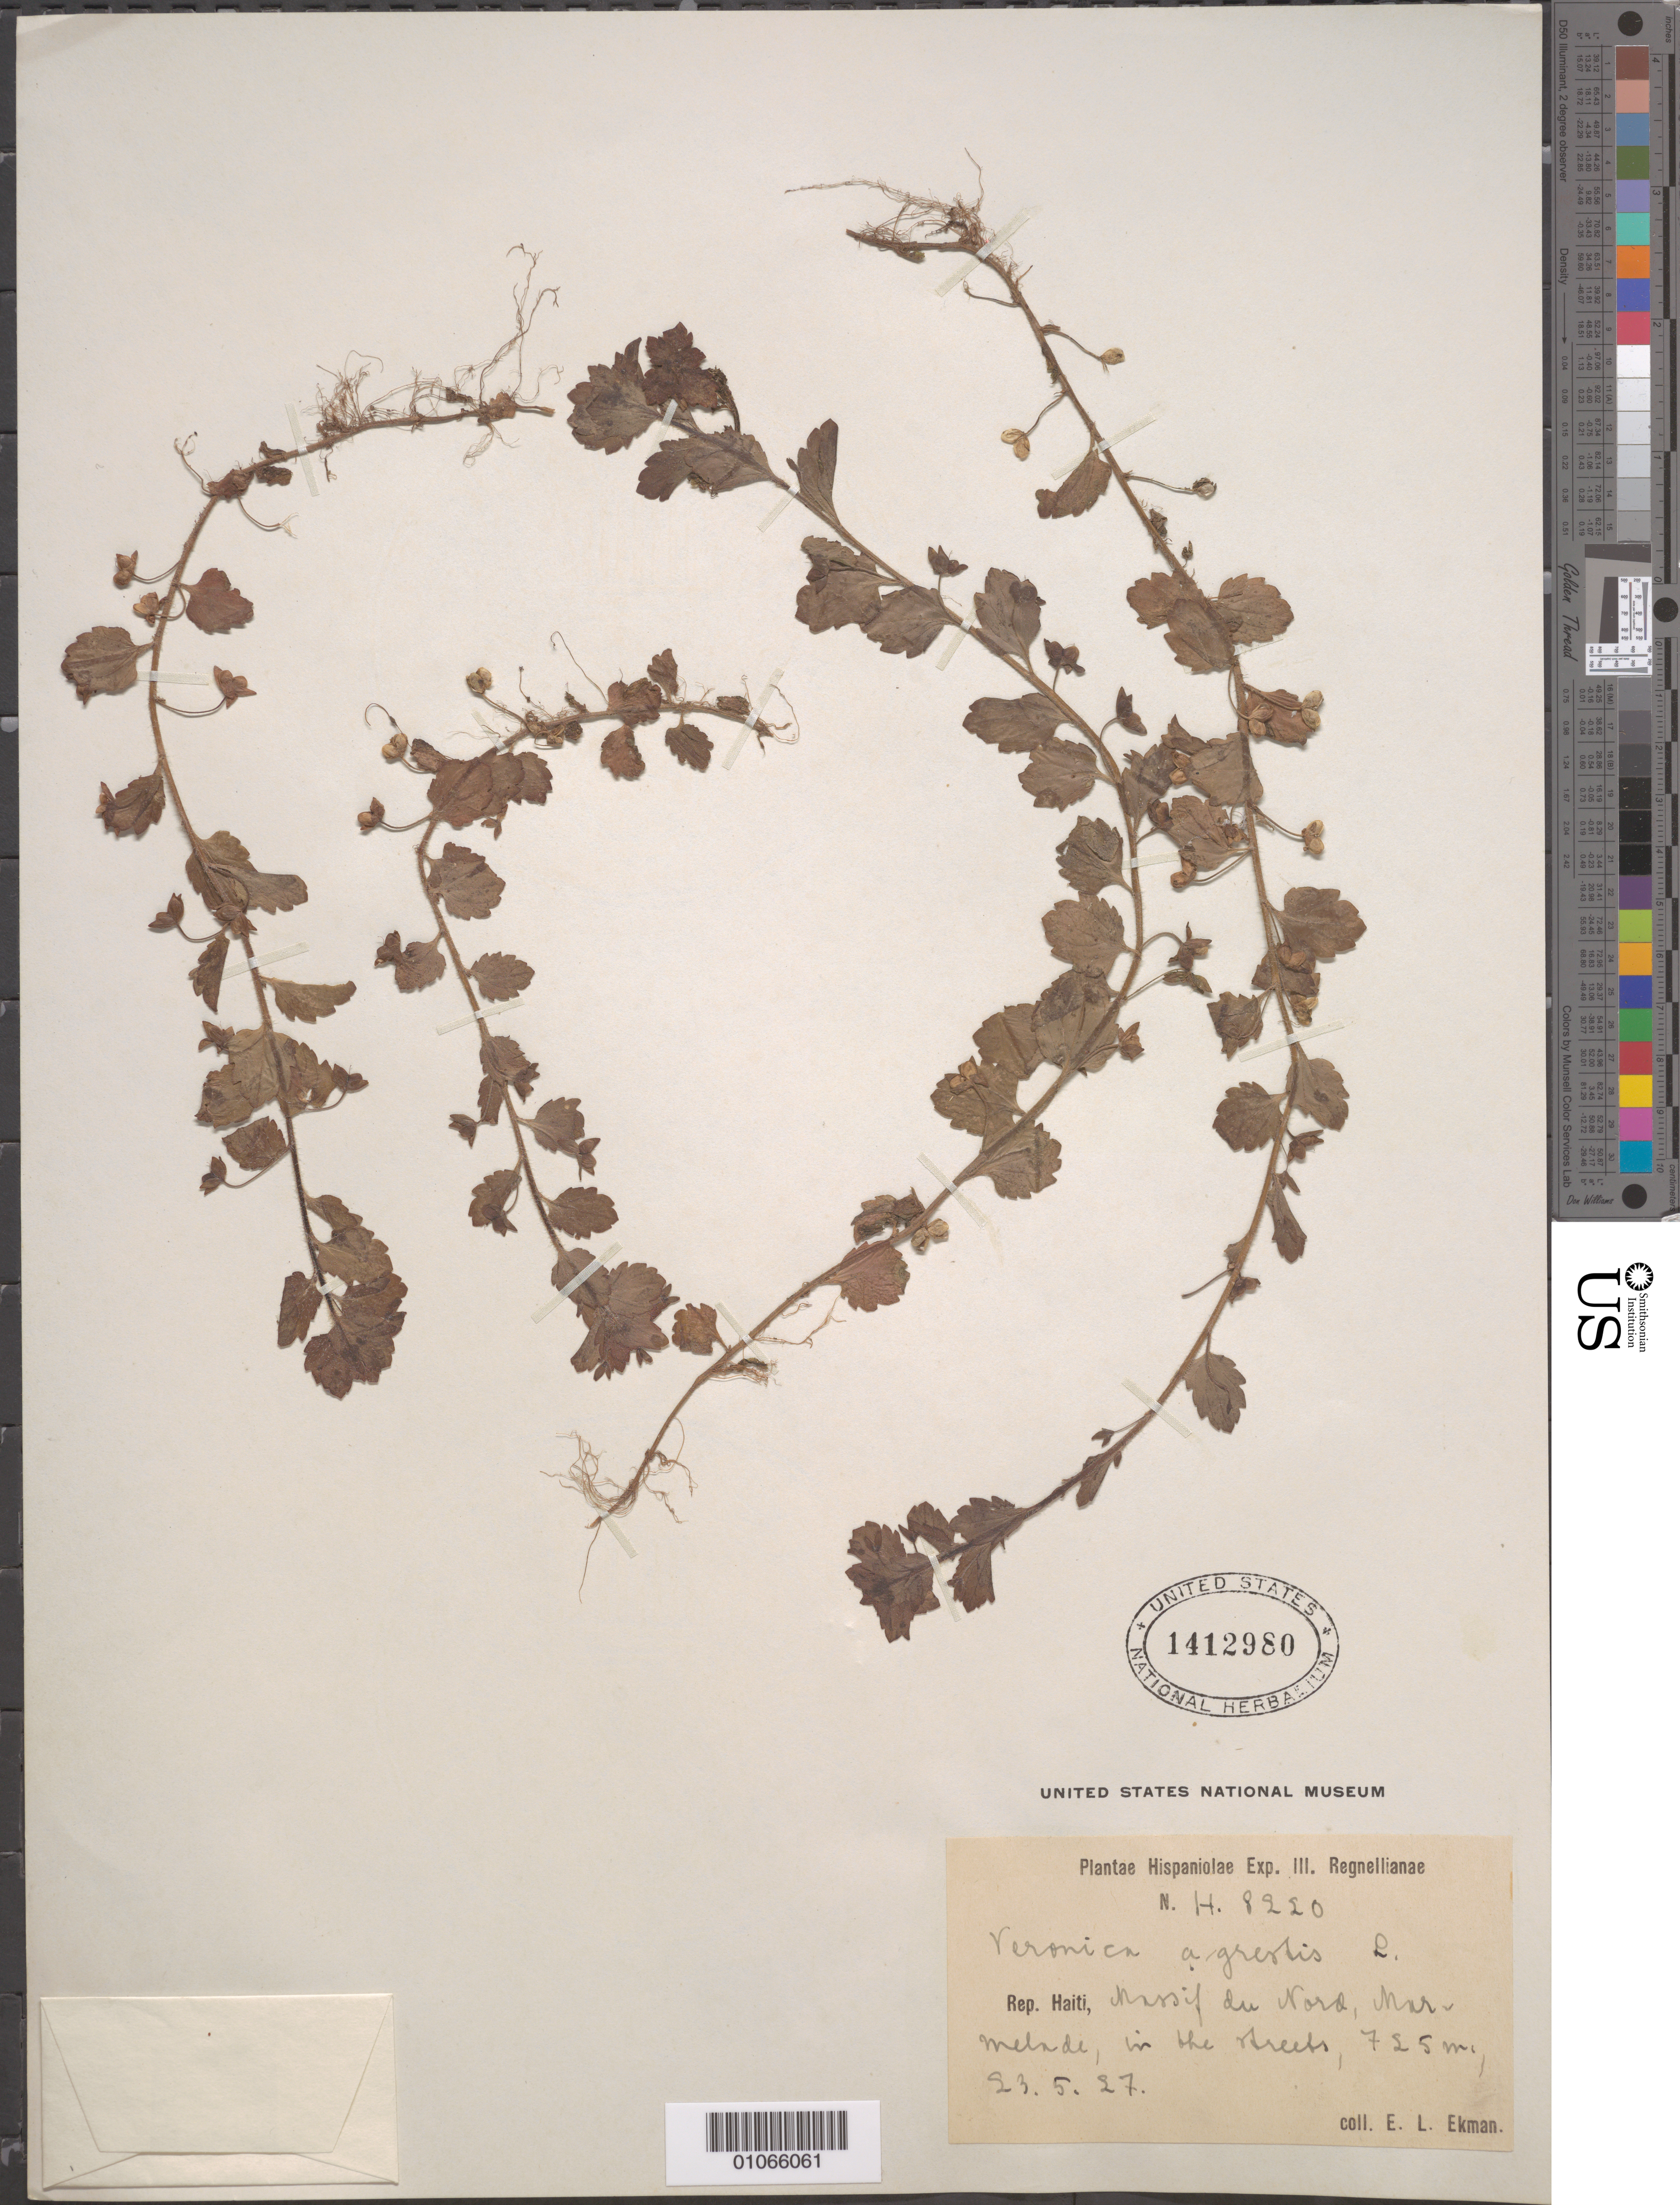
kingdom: Plantae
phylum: Tracheophyta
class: Magnoliopsida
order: Lamiales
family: Plantaginaceae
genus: Veronica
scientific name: Veronica agrestis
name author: L.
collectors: E. L. Ekman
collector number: H 8220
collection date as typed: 23 May 1927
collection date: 1927-05-23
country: Haiti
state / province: Nord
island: Hispaniola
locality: Mar-Melnde, in the beach?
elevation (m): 725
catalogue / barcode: US 1412980